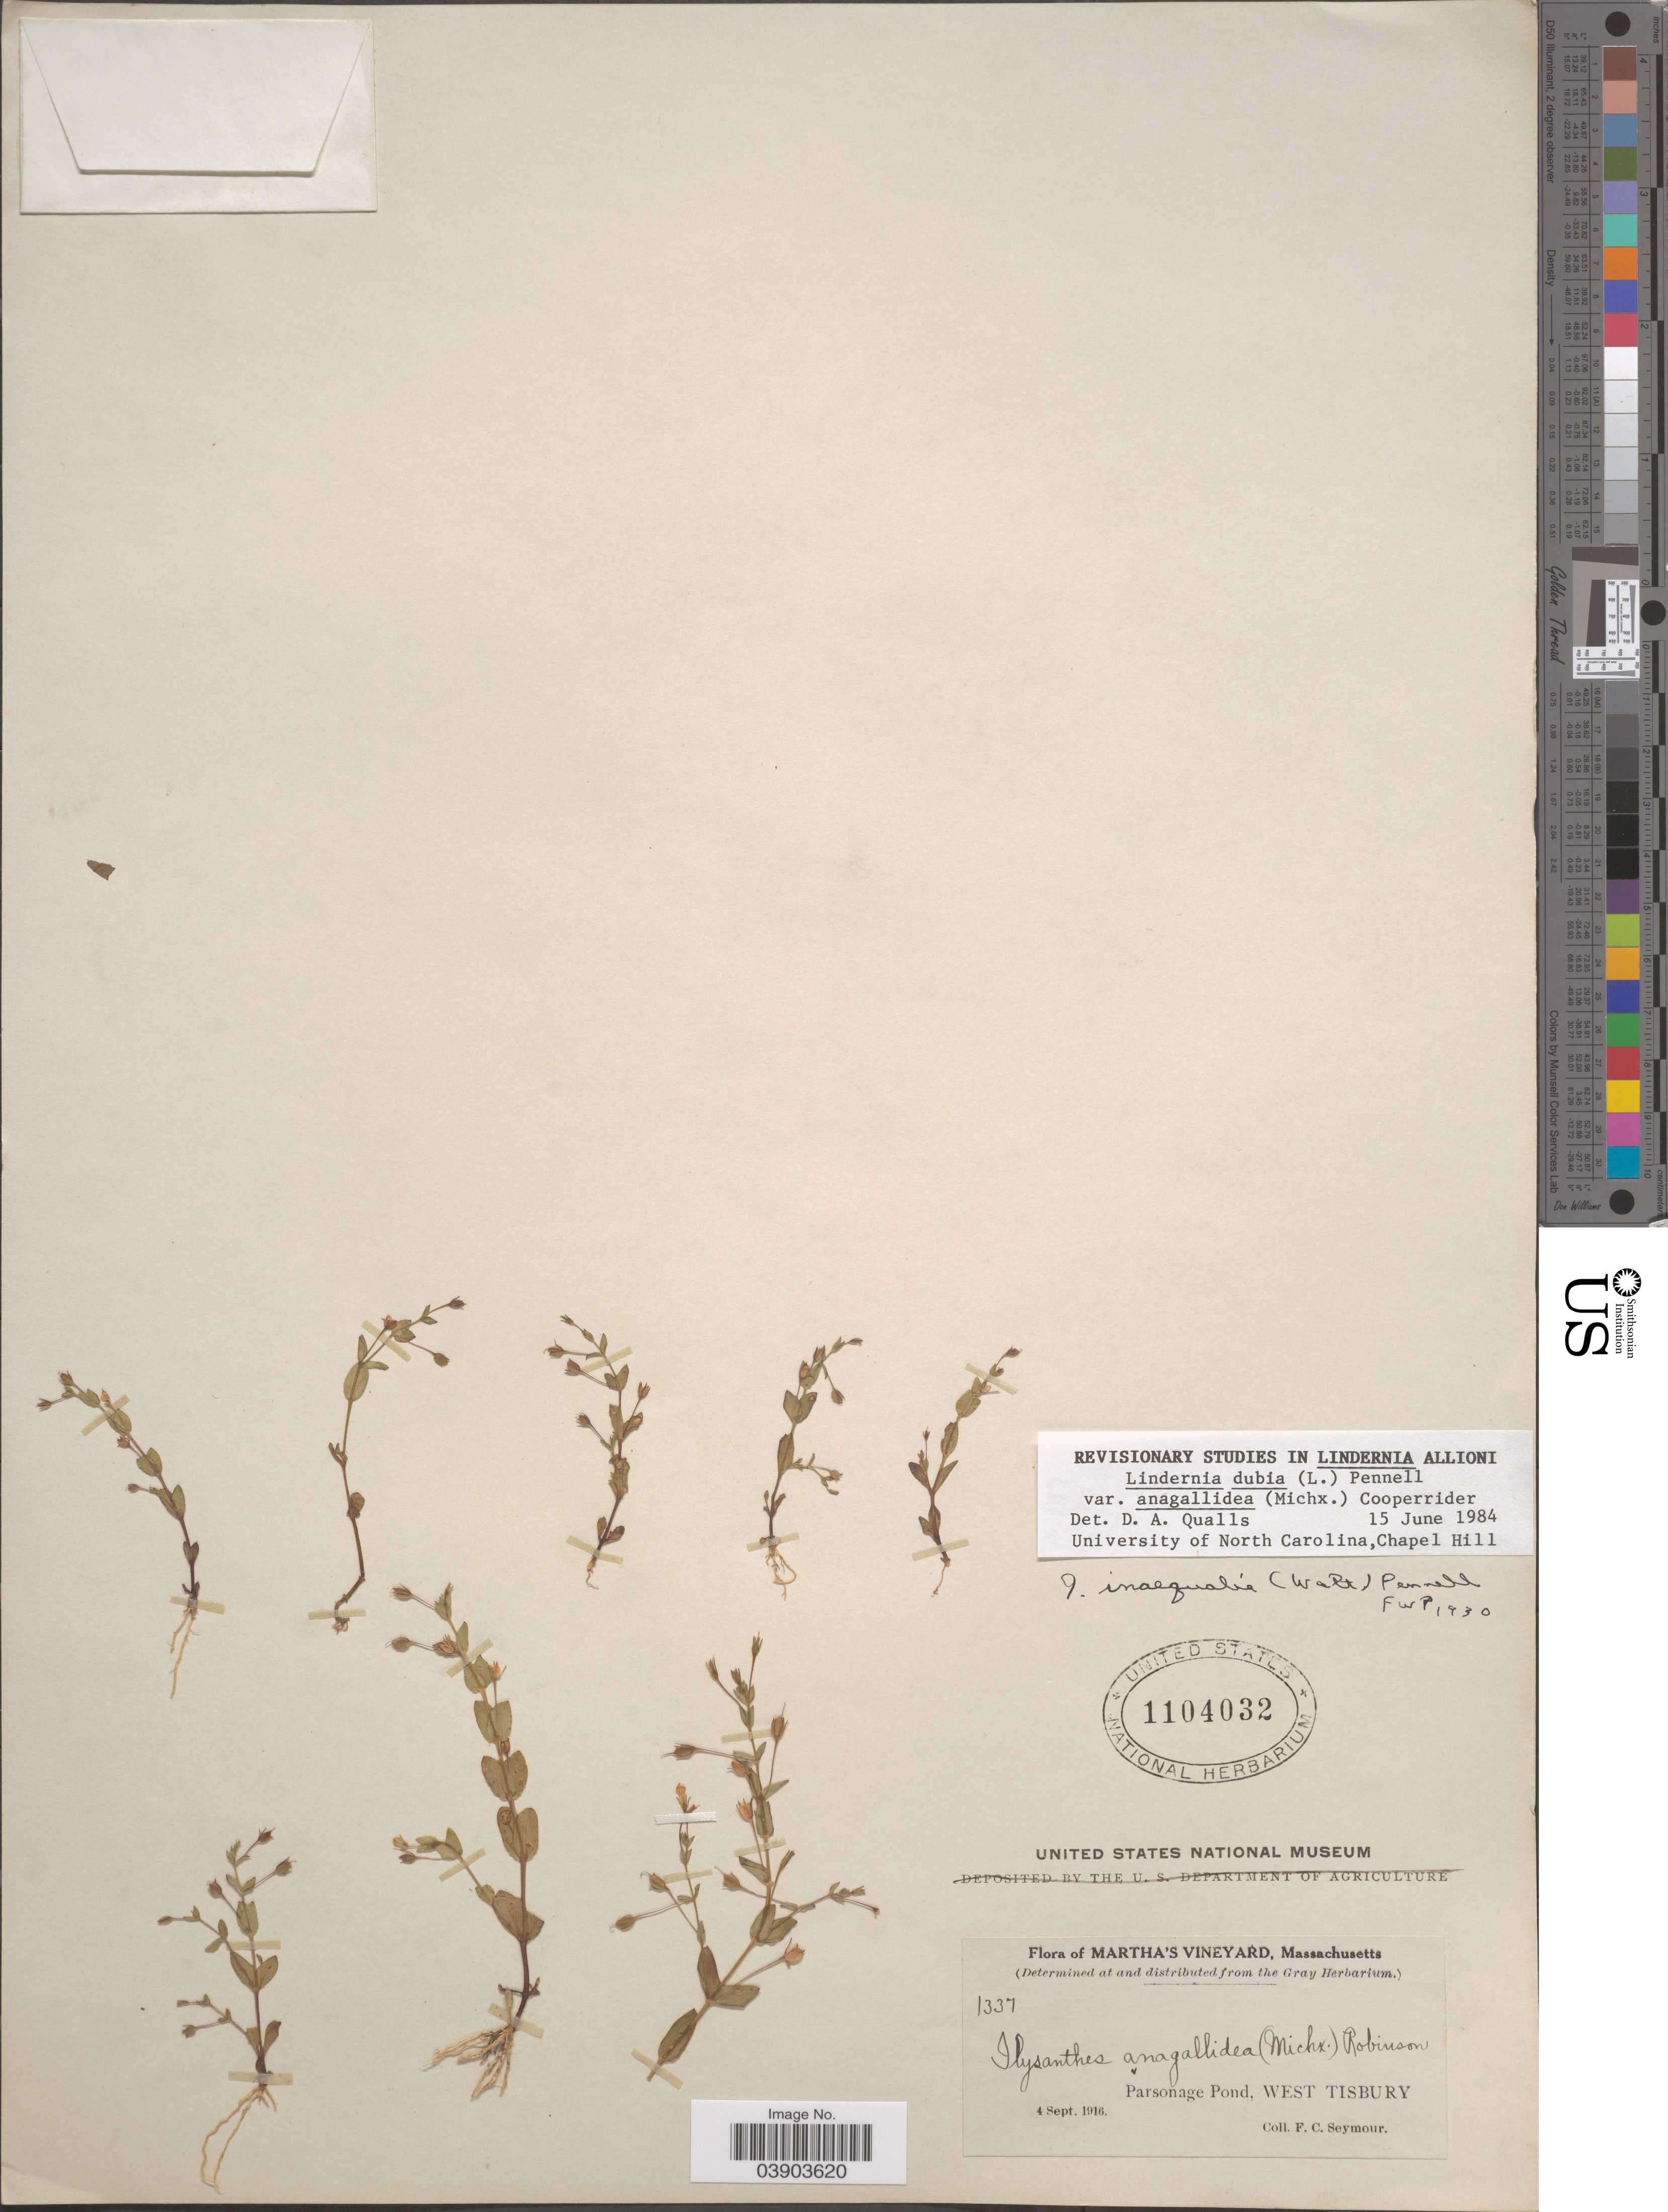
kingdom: Plantae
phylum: Tracheophyta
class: Magnoliopsida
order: Lamiales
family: Linderniaceae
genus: Lindernia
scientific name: Lindernia dubia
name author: (L.) Pennell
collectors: F. C. Seymour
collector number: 1337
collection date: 1916-09-04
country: United States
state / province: Massachusetts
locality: Martha's Vineyard. Parsonage Pond, West Tisbury.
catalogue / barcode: US 1104032